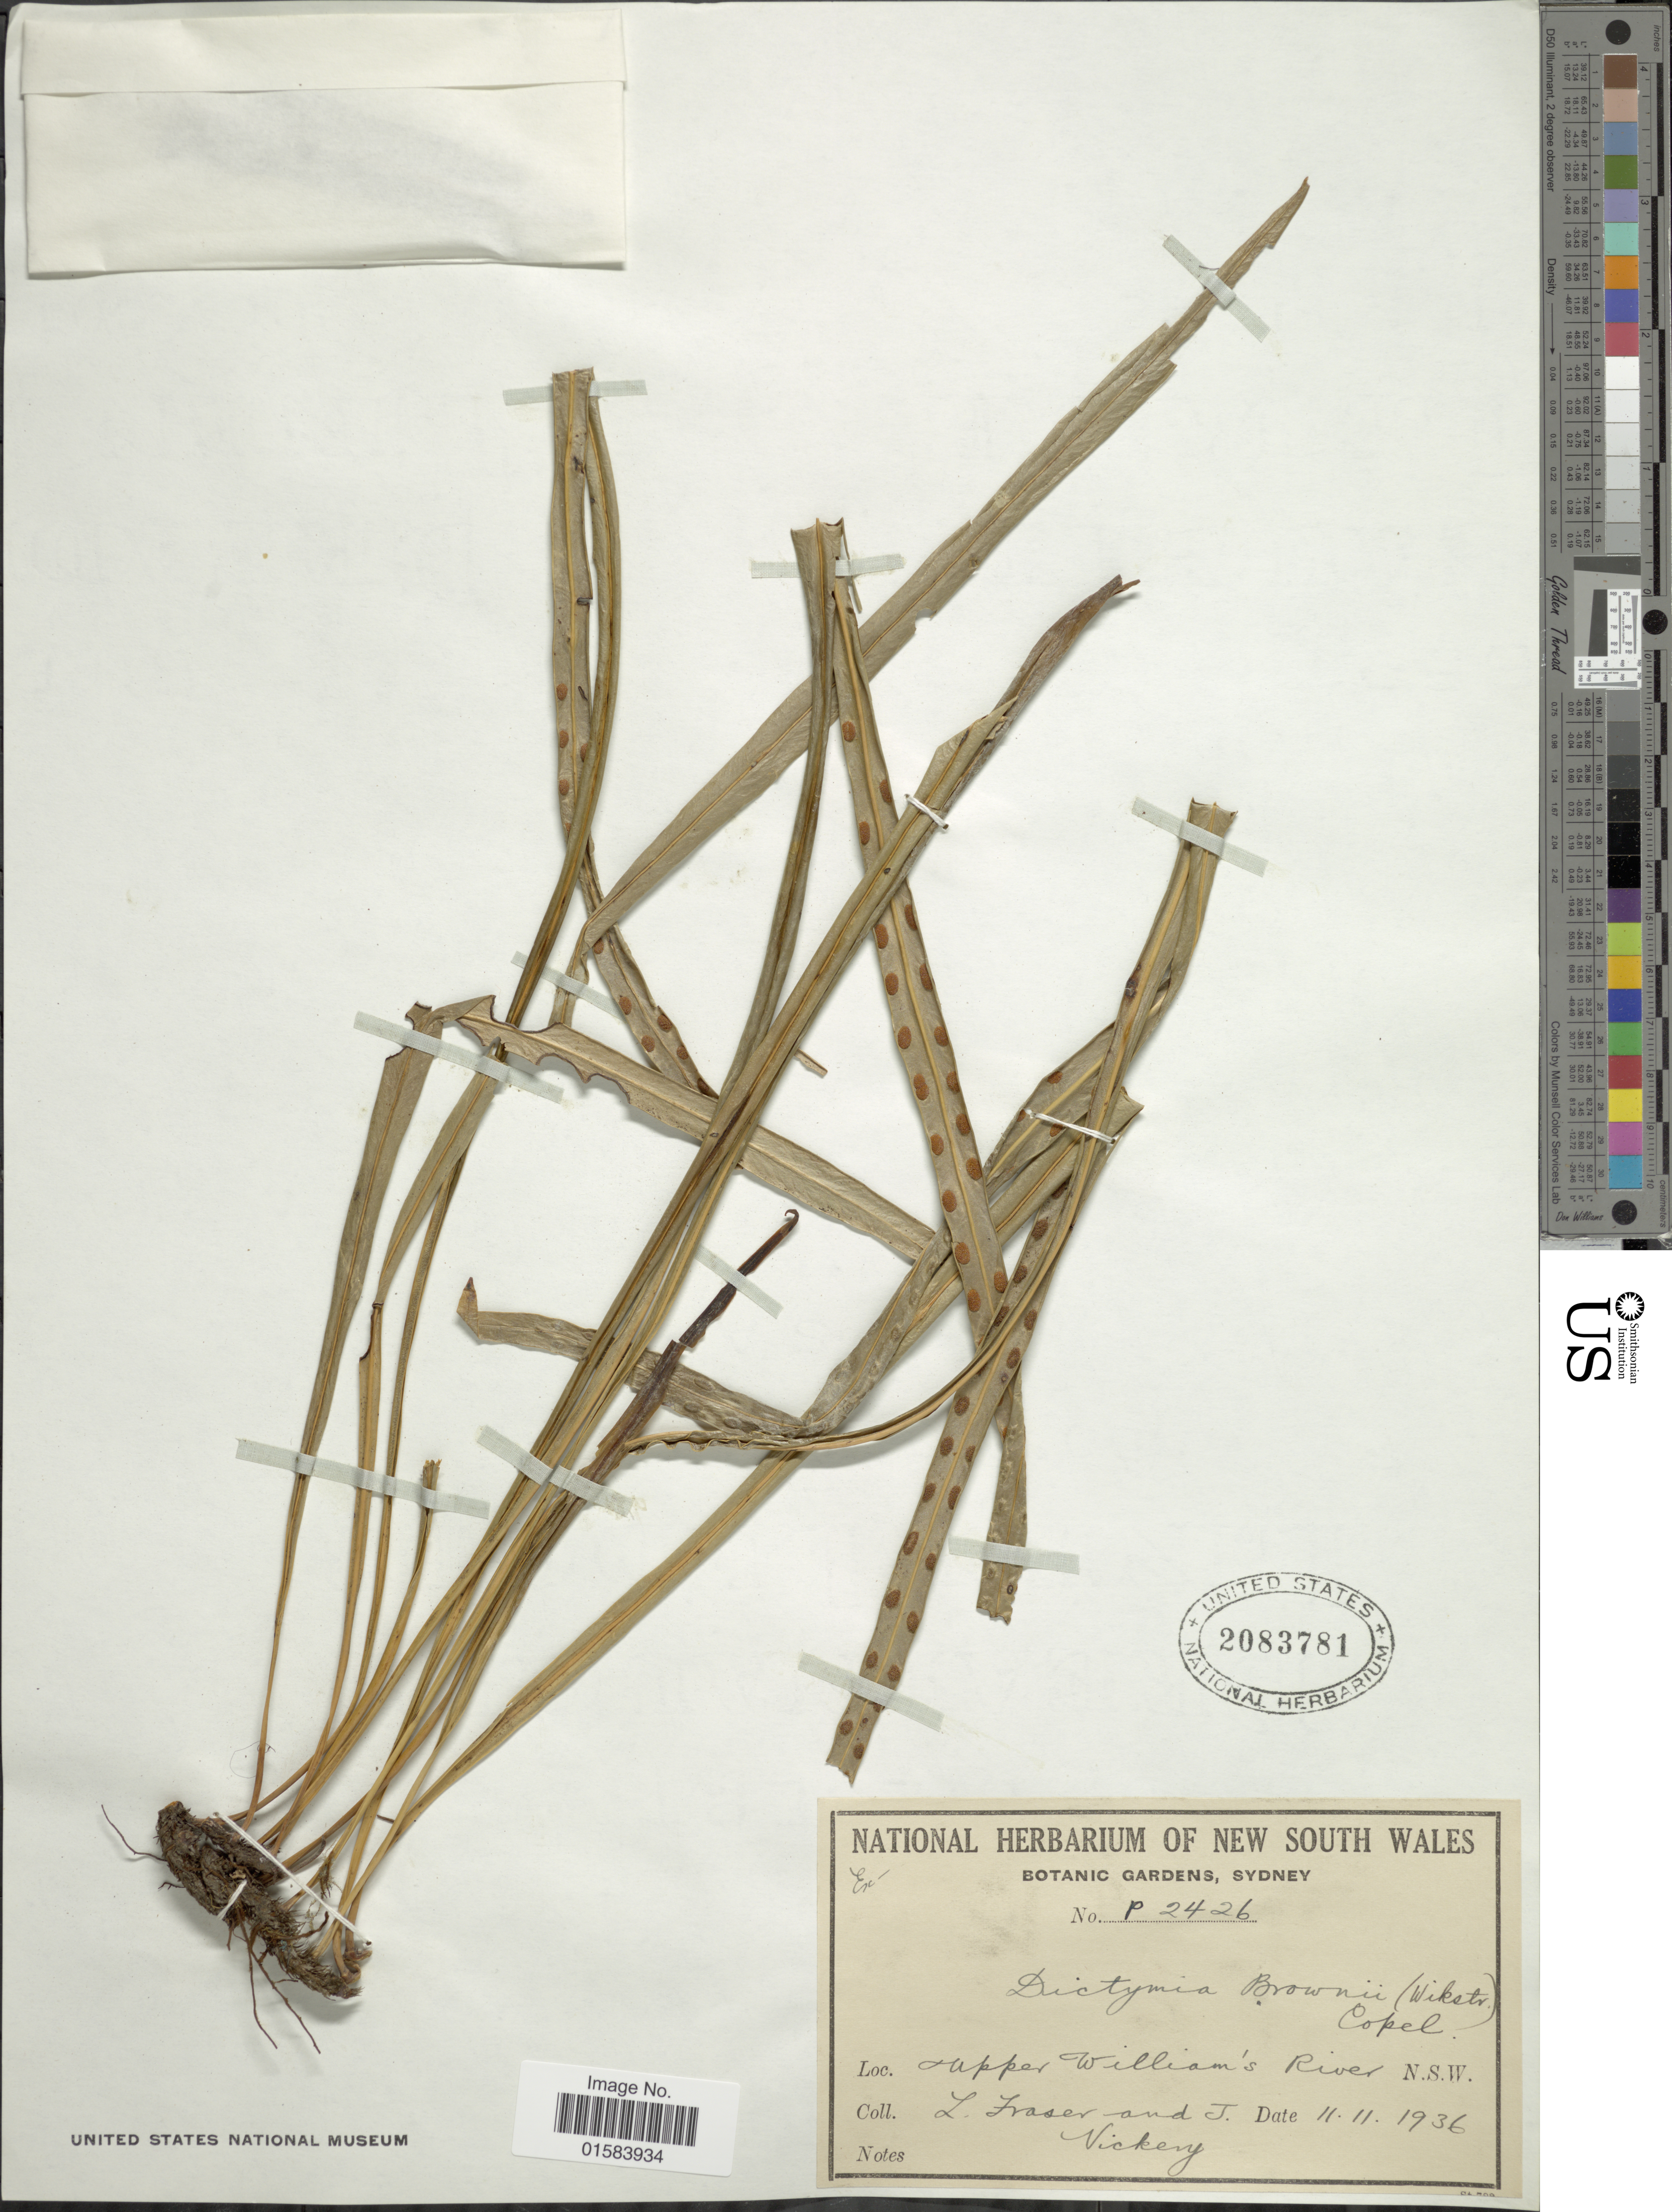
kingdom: Plantae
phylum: Tracheophyta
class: Polypodiopsida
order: Polypodiales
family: Polypodiaceae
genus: Dictymia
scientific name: Dictymia brownii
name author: (Wikstr.) Copel.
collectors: L. Fraser & J. Vickery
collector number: P2426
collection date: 1936-11-11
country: Australia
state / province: New South Wales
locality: Upper William's River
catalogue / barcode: US 2083781